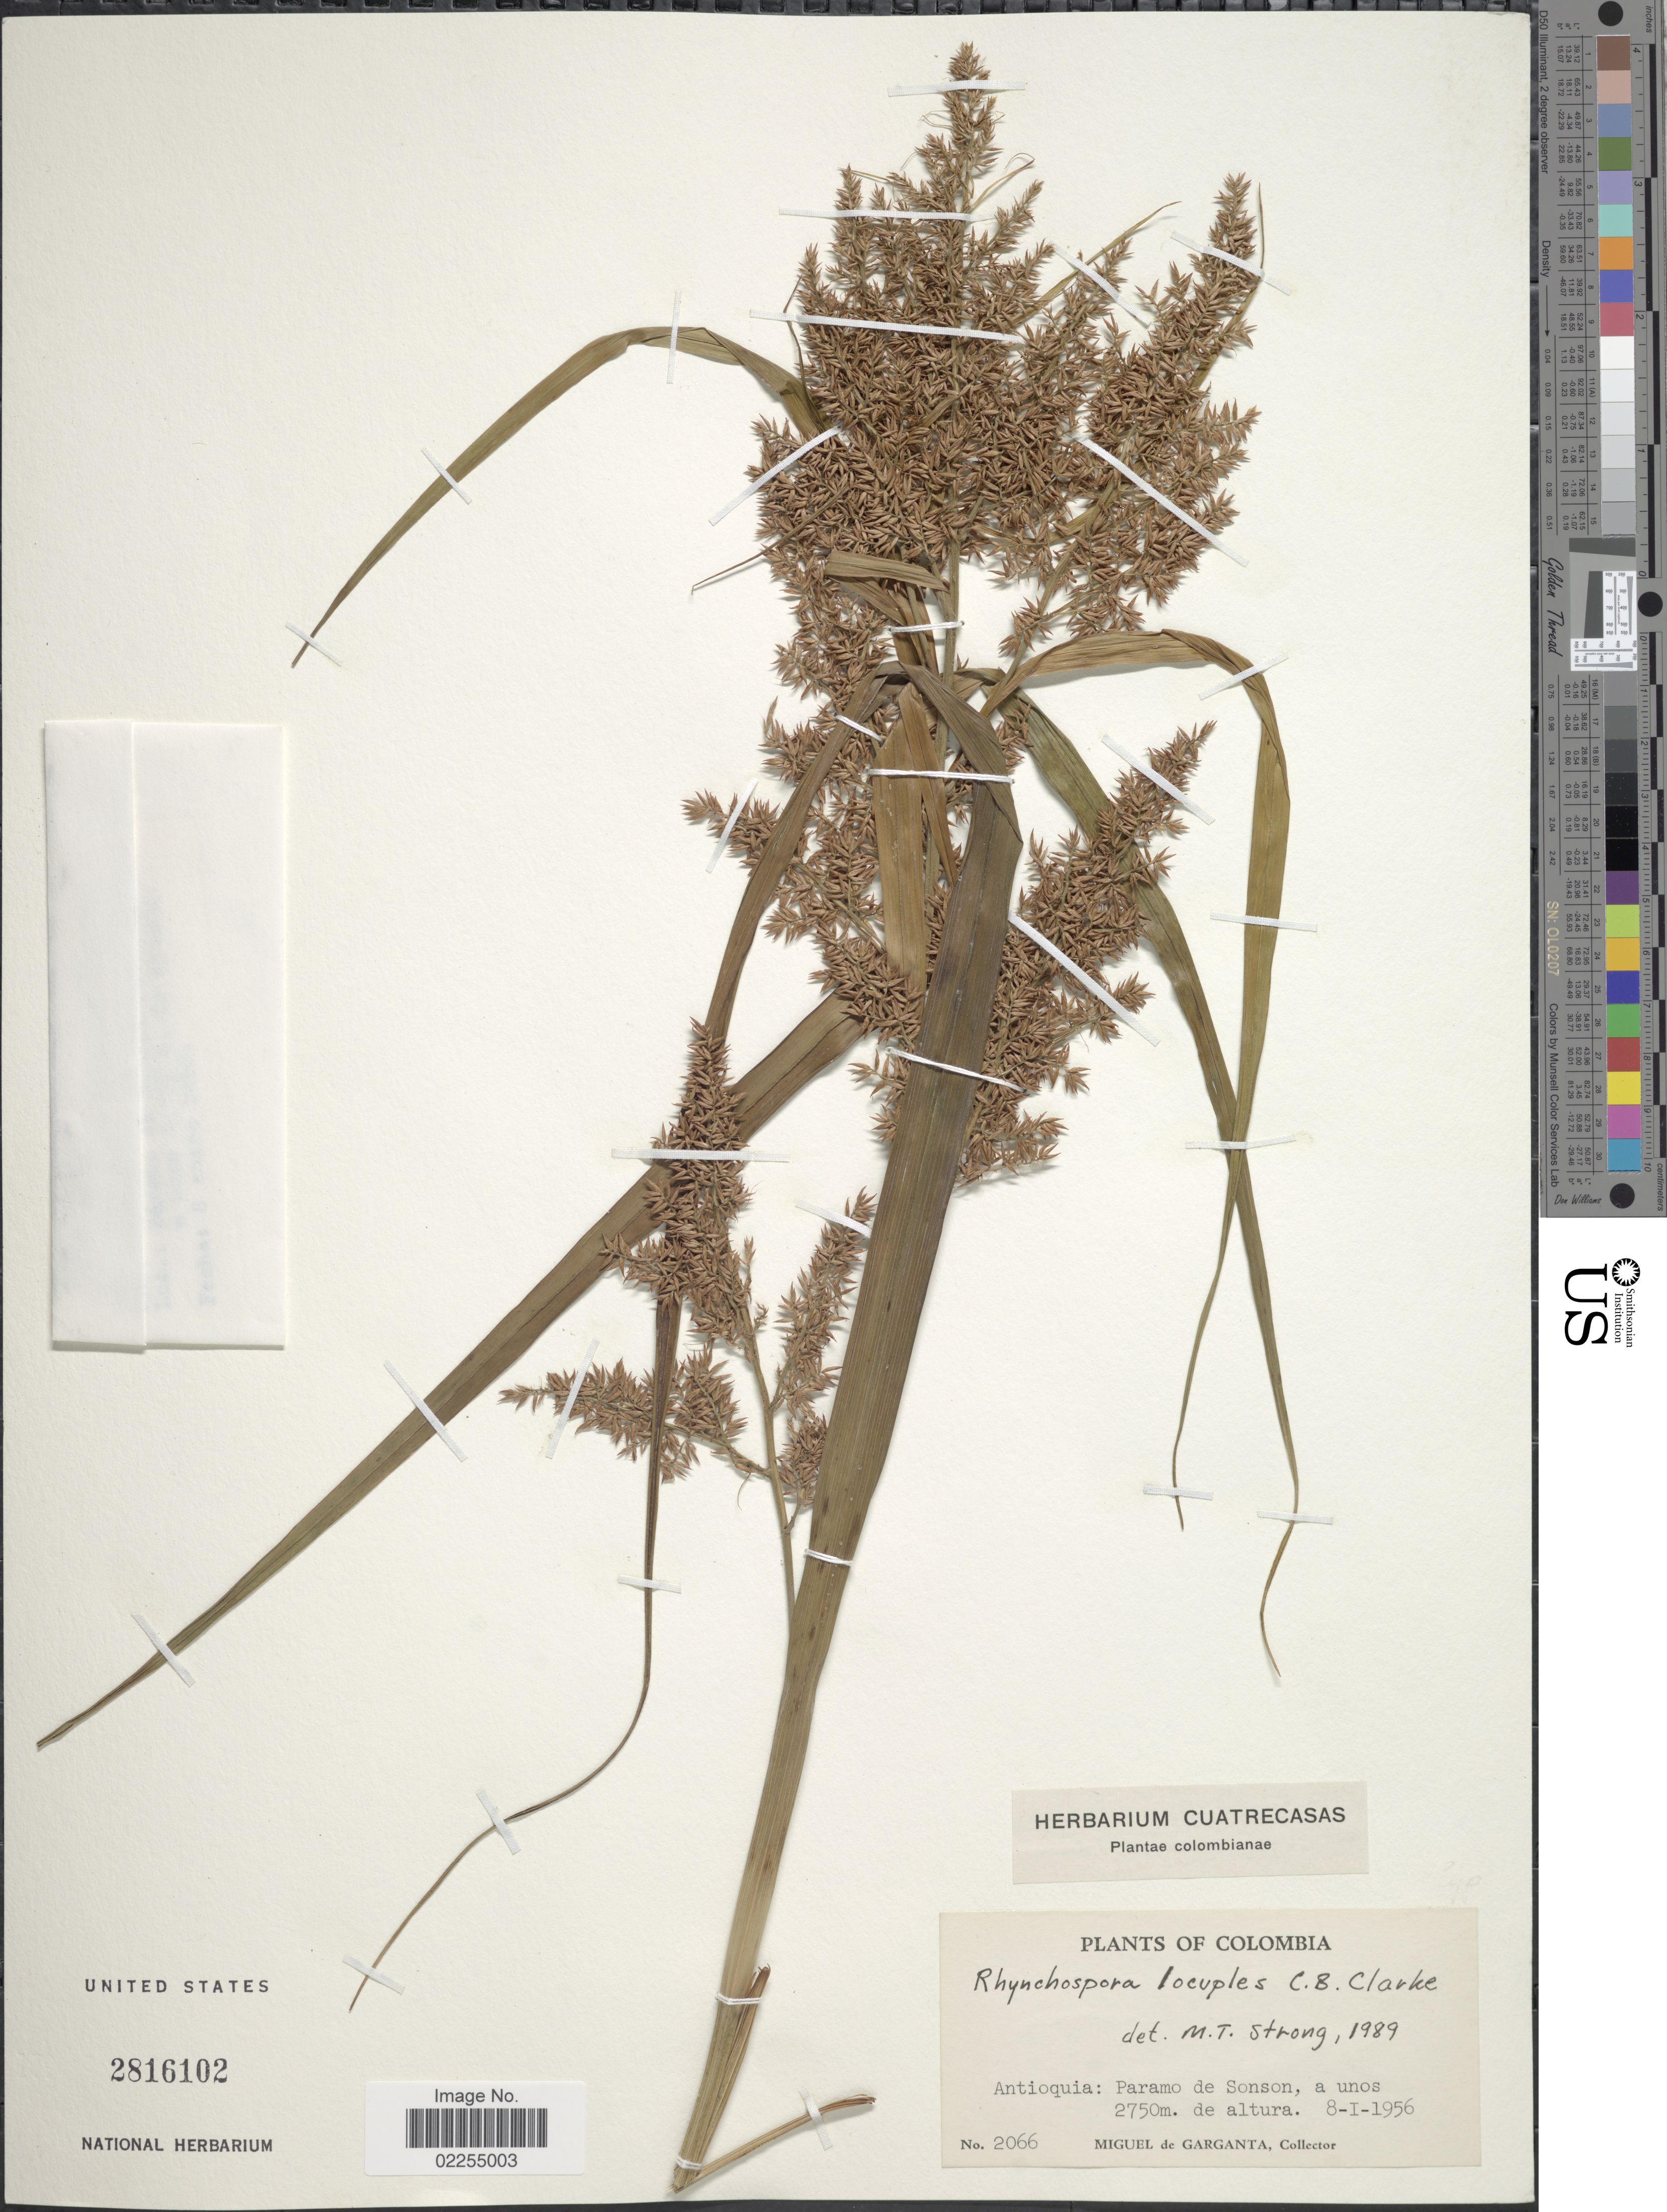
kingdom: Plantae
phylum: Tracheophyta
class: Liliopsida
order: Poales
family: Cyperaceae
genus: Rhynchospora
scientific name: Rhynchospora locuples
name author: C.B. Clarke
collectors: M. Garganta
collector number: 2066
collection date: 1956-01-08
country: Colombia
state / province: Antioquia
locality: Paramo de Sonson, a unos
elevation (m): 2750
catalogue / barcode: US 2816102